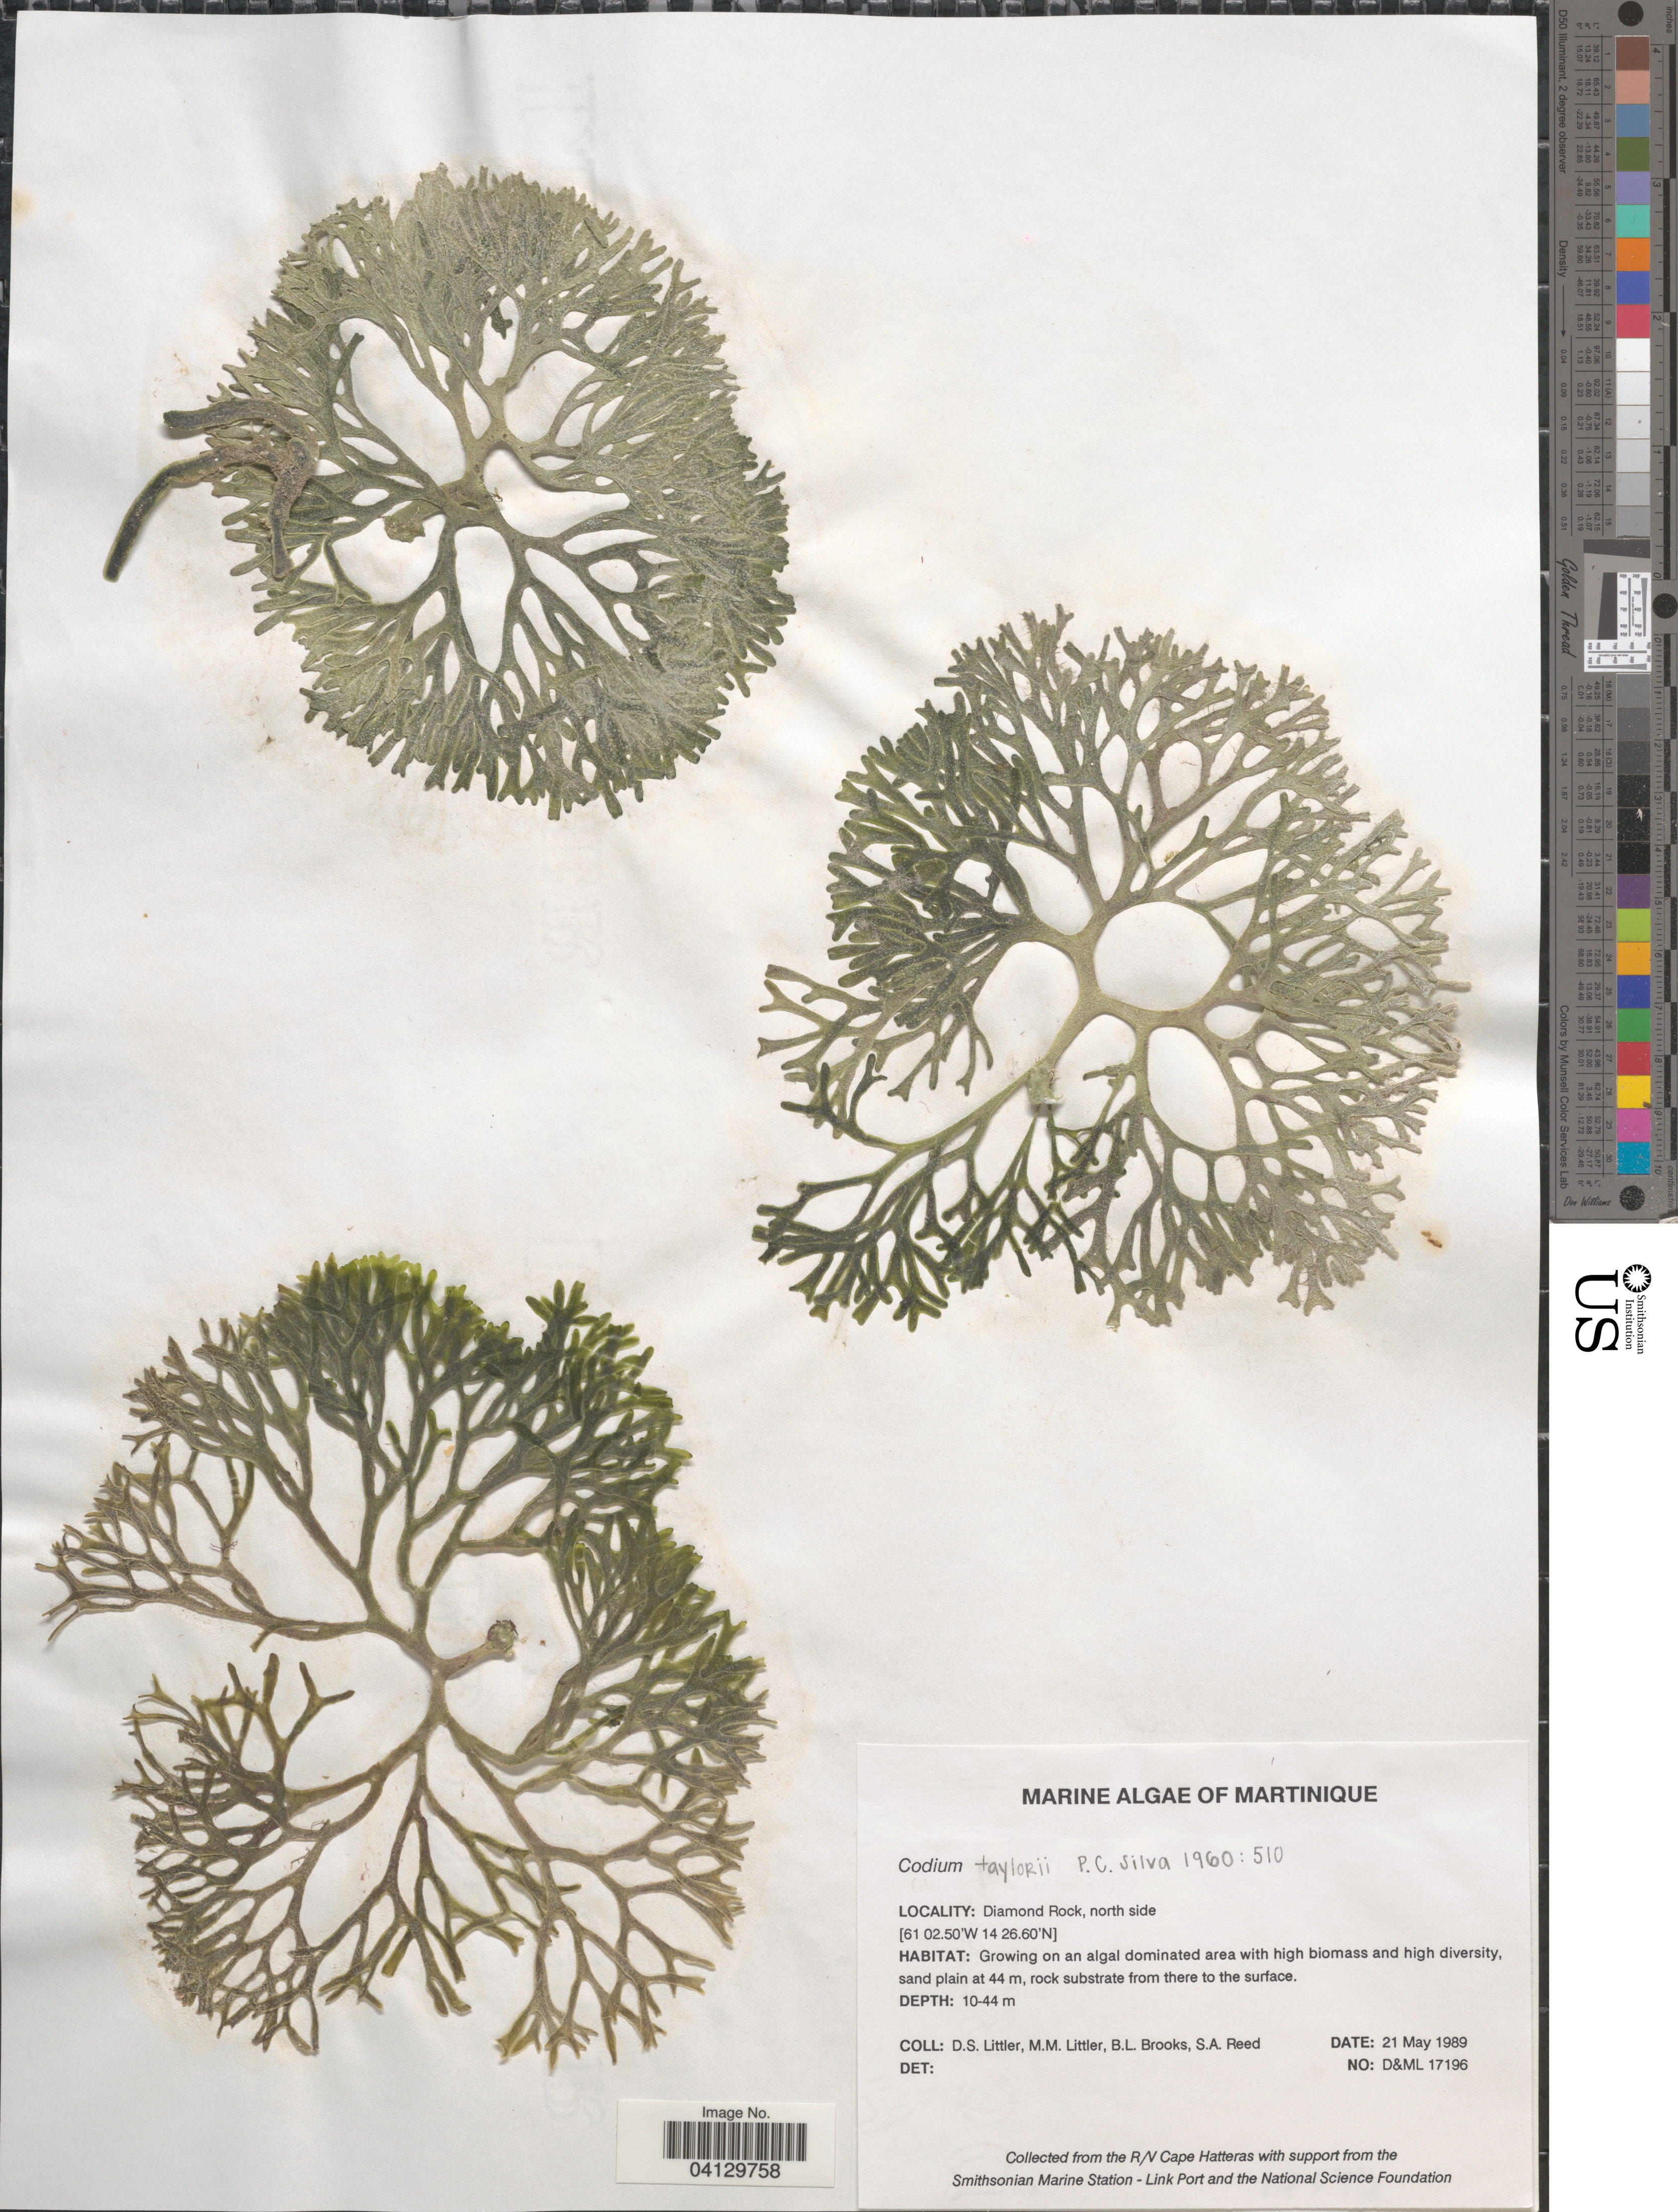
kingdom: Plantae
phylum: Chlorophyta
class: Ulvophyceae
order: Bryopsidales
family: Codiaceae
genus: Codium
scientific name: Codium taylorii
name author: P.C. Silva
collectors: D. S. Littler, B. Brooks & S. Reed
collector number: D&ML17196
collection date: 1989-05-21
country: Martinique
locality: Diamond Rock, north side.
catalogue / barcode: US 329099